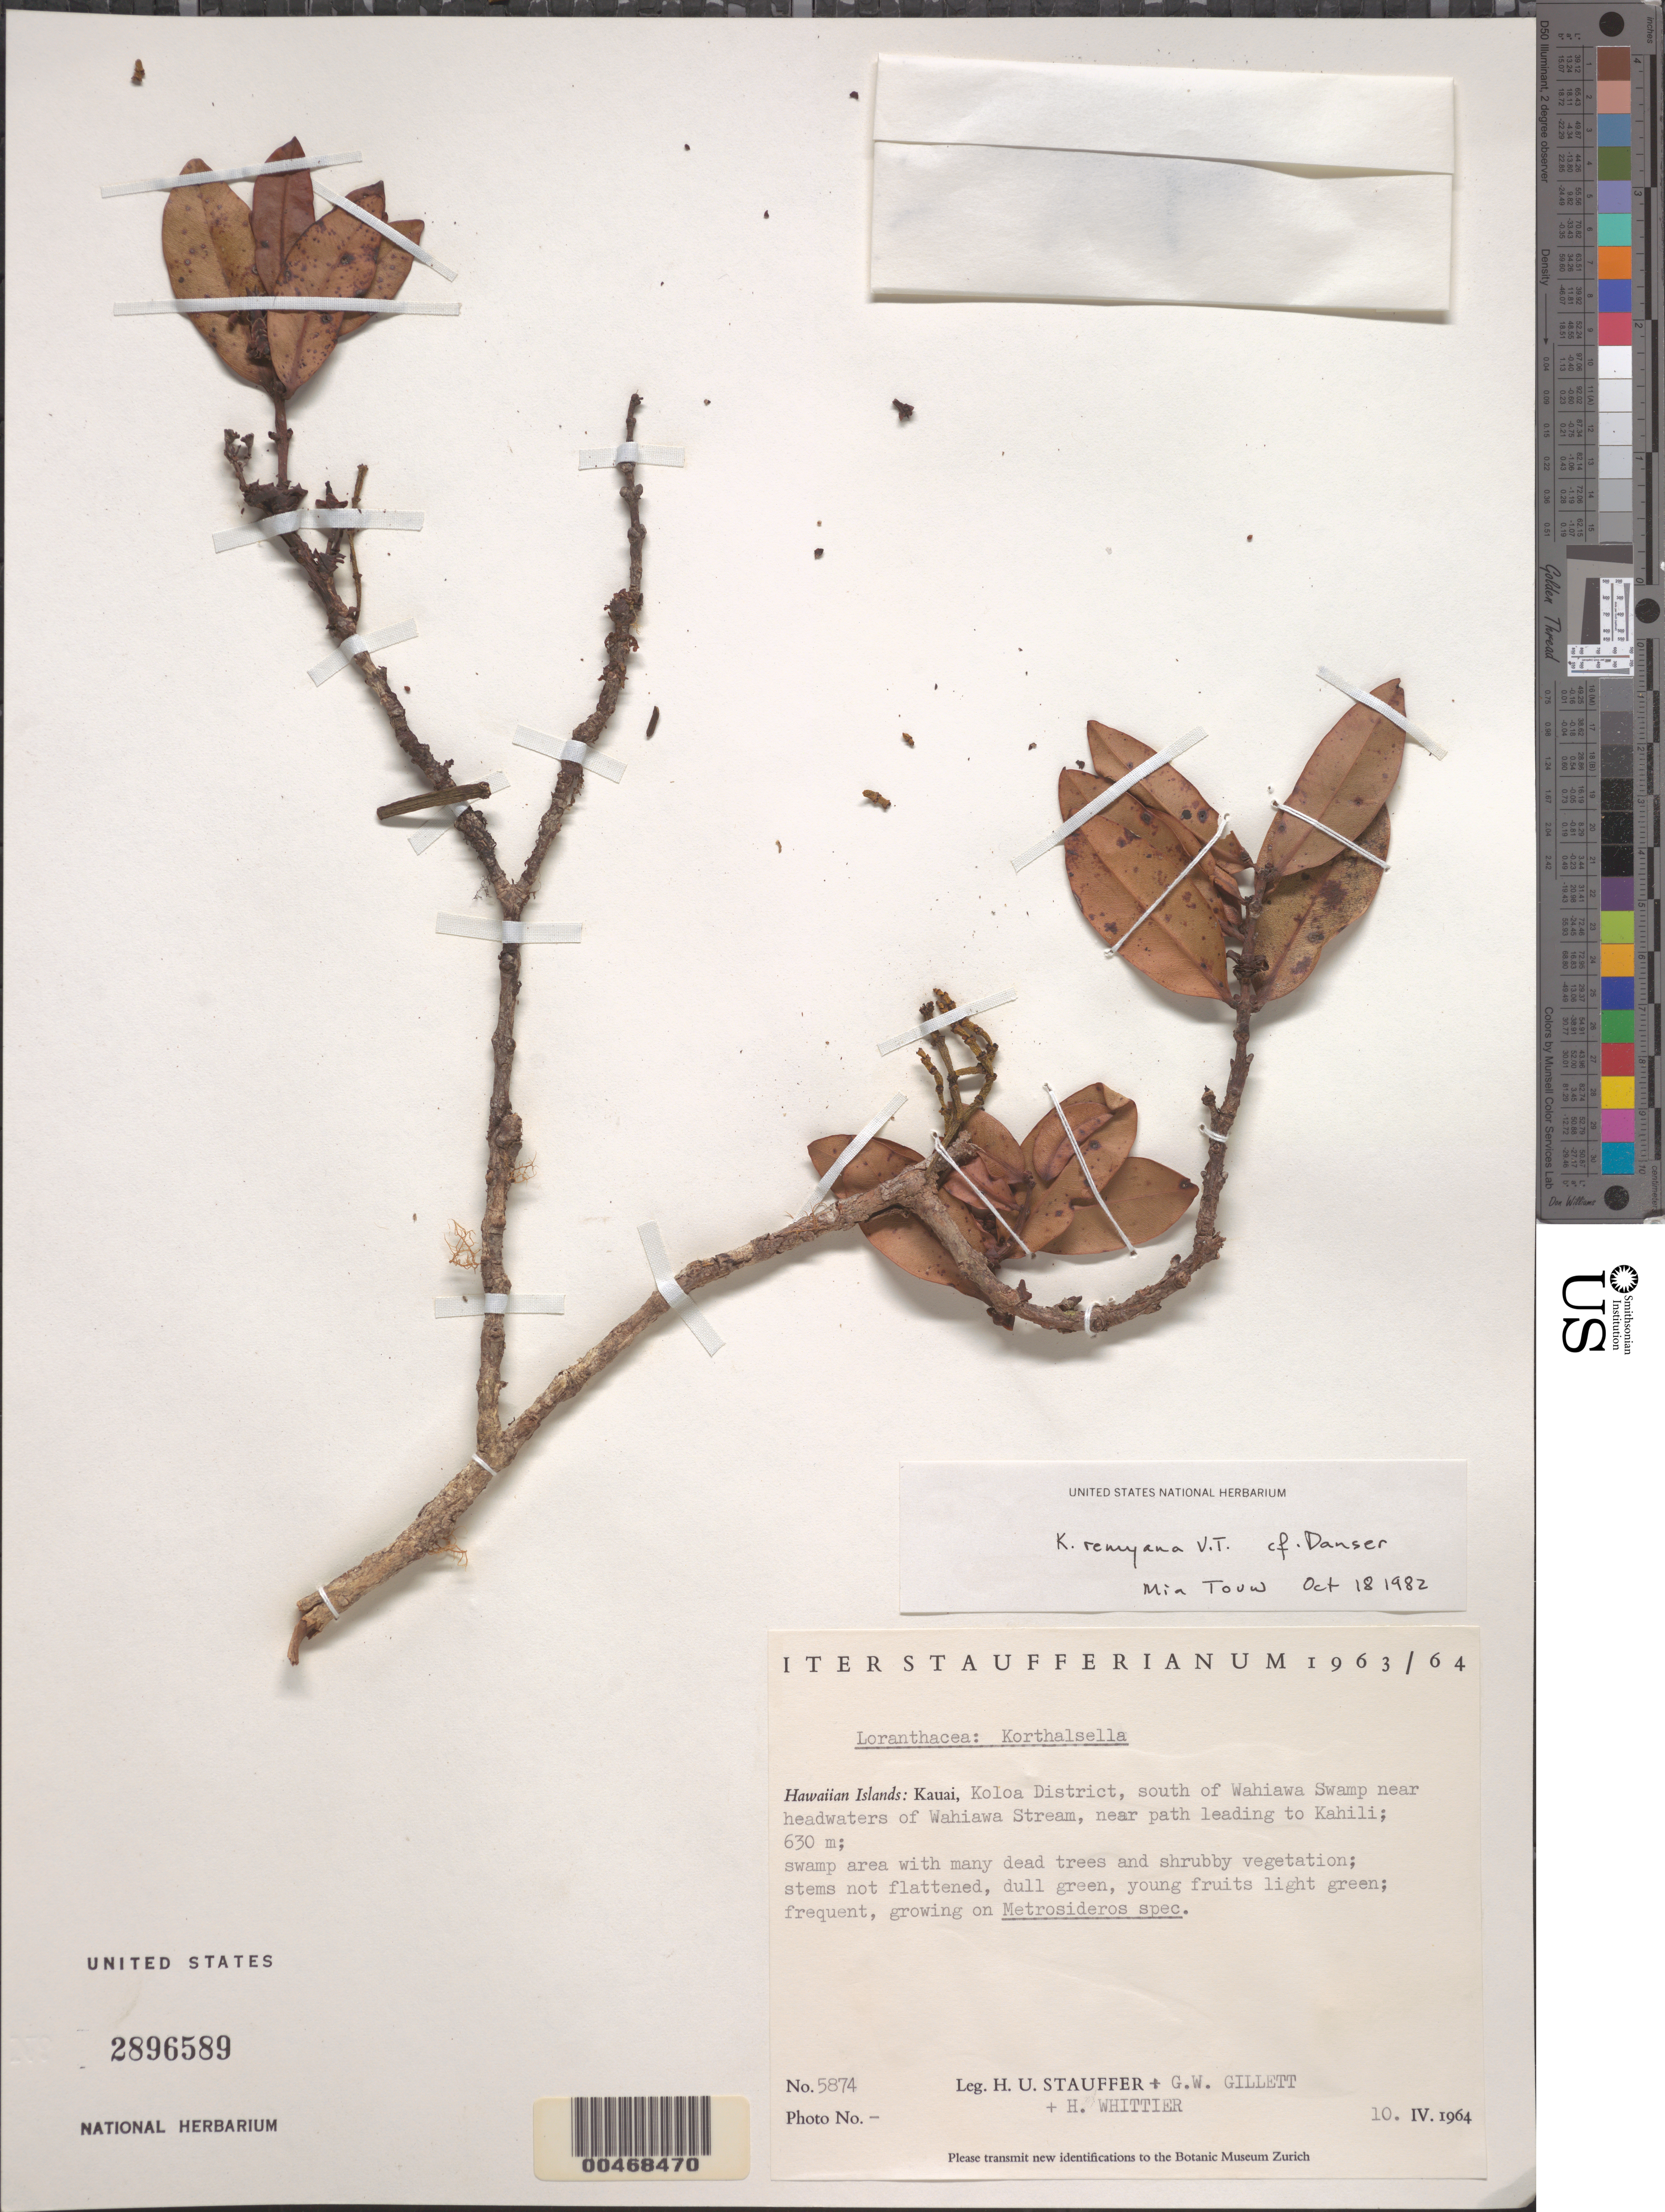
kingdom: Plantae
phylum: Tracheophyta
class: Magnoliopsida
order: Santalales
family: Viscaceae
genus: Korthalsella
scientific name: Korthalsella remyana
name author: Tiegh.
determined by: Touw, M.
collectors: H. U. Stauffer, G. Gillett & H. Whittier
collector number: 5874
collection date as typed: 10 Apr 1964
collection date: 1964-04-10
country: United States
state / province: Hawaii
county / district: Kauai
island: Kaua'i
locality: Koloa District, S of Wahiawa Swamp near headwaters of Wahiawa Stream, near path leading to Kahili.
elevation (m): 630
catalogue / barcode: US 2896589